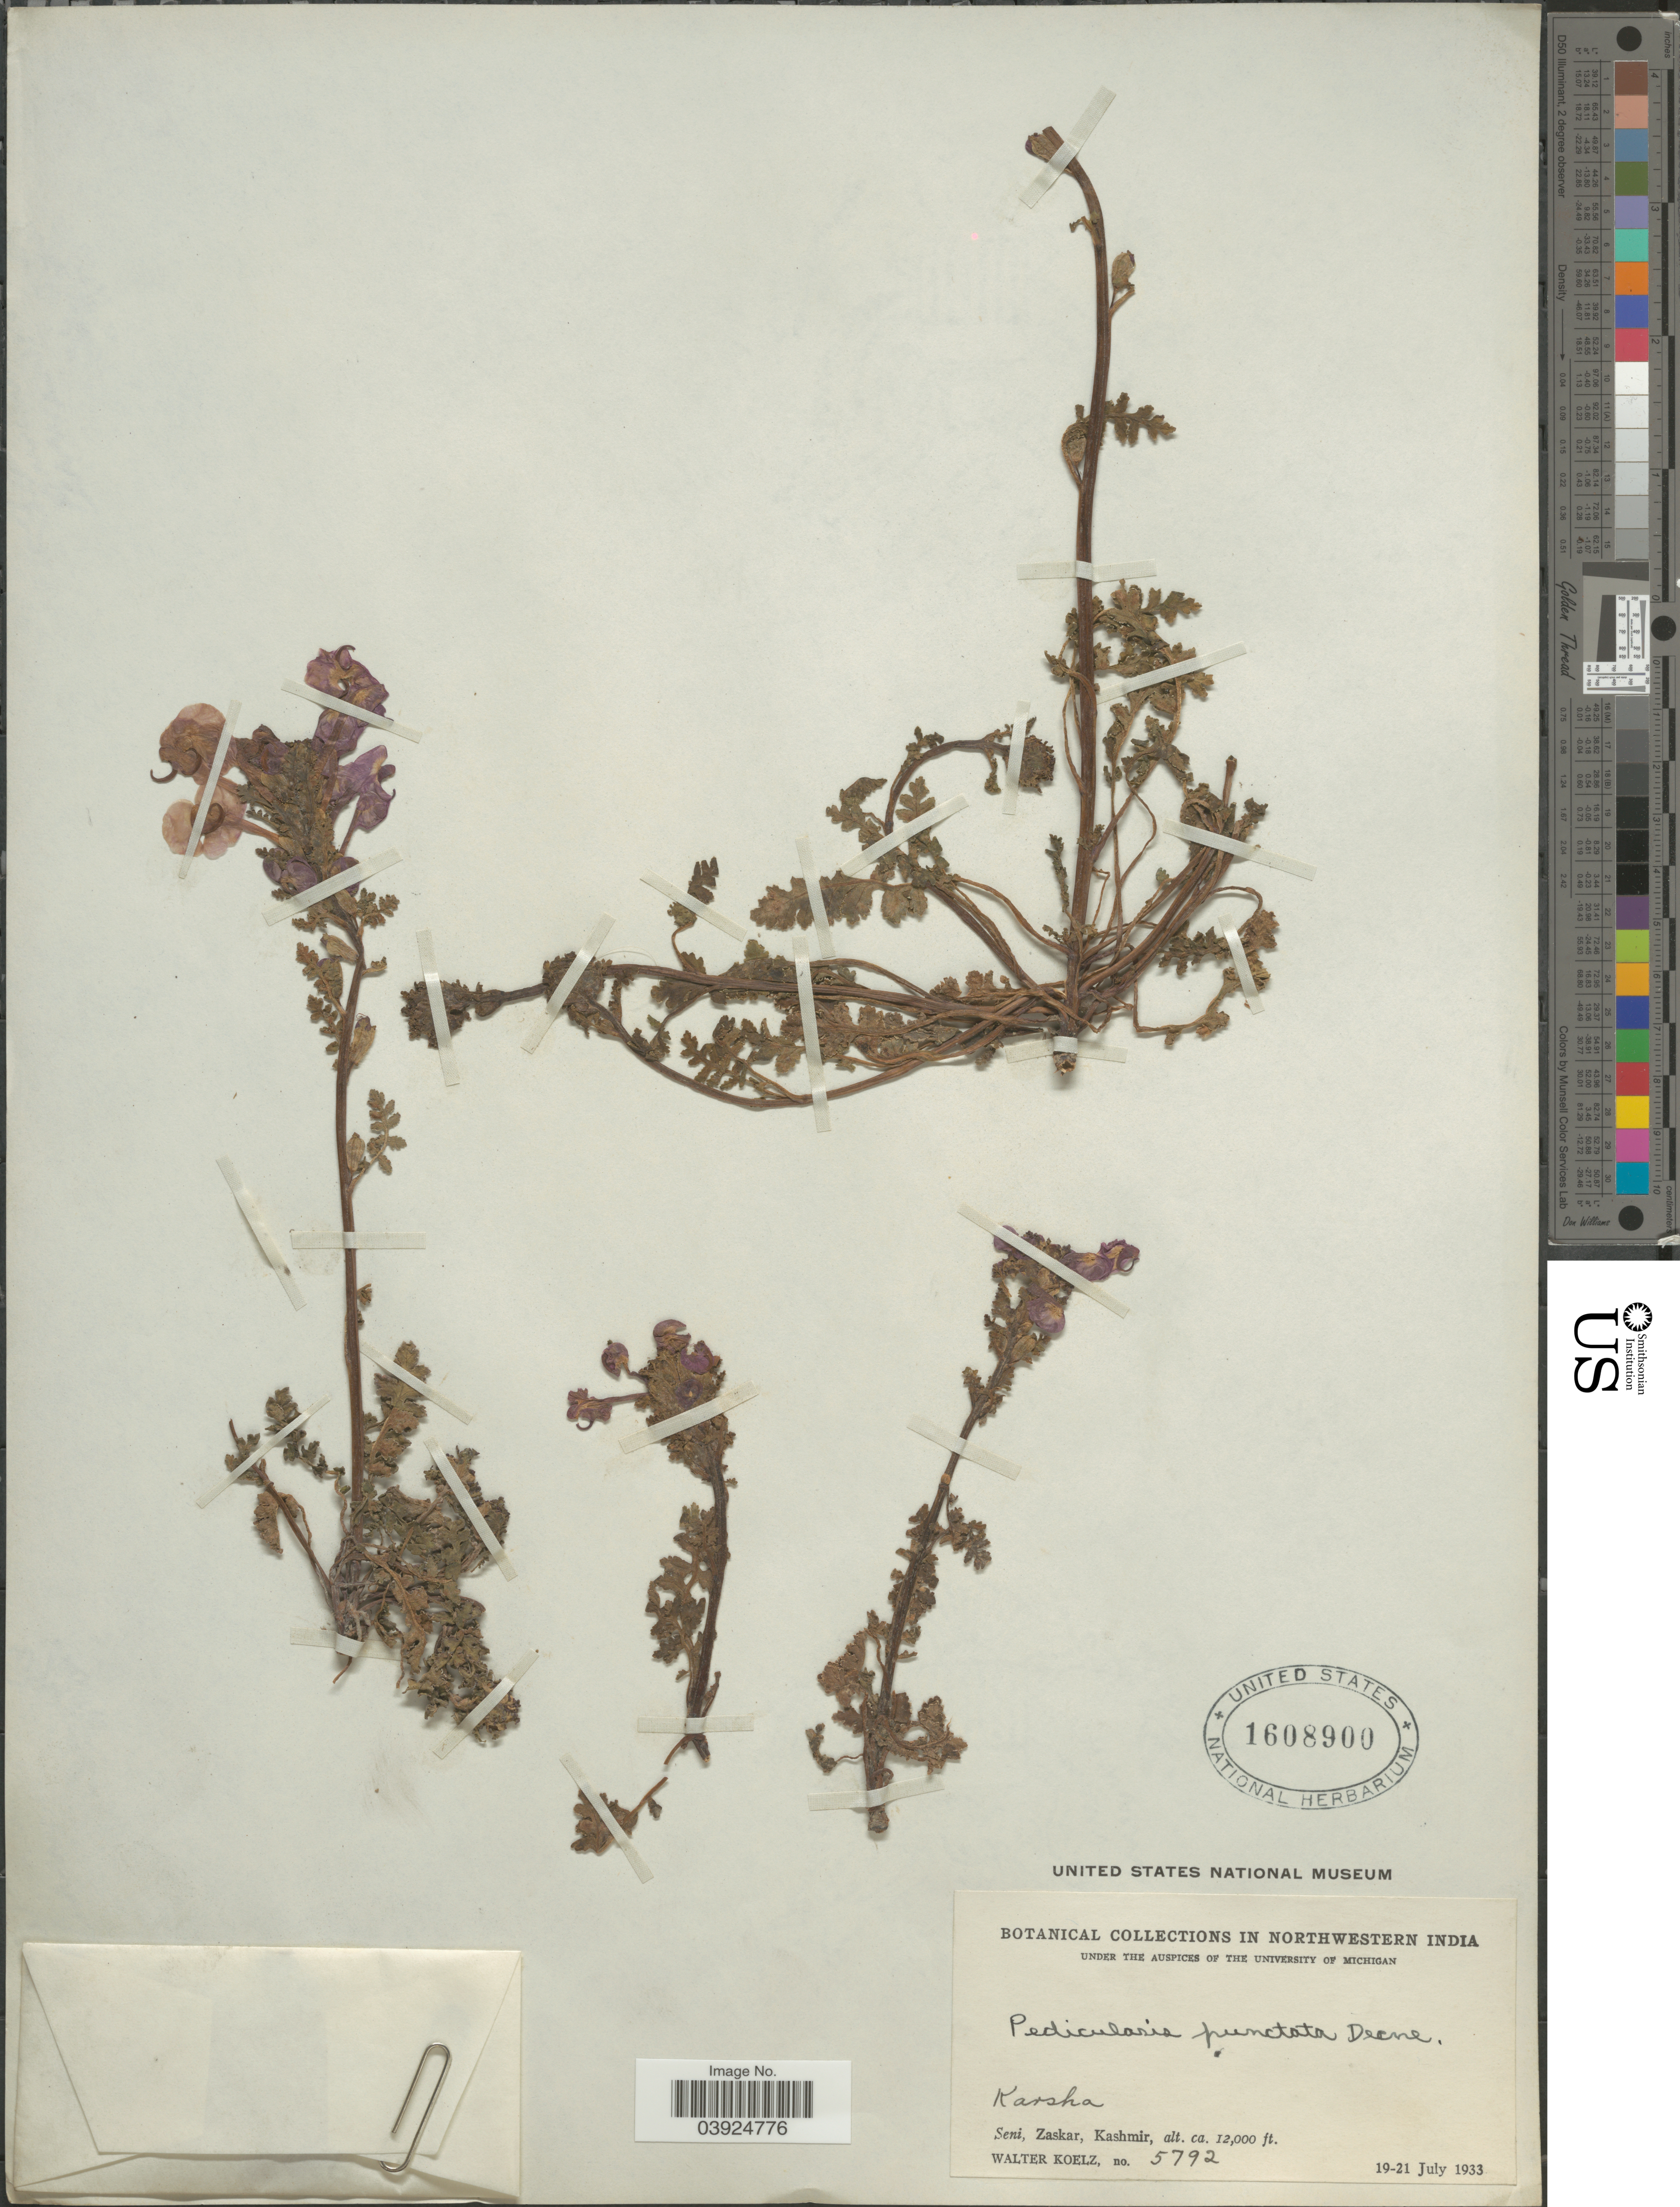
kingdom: Plantae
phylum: Tracheophyta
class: Magnoliopsida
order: Lamiales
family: Orobanchaceae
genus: Pedicularis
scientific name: Pedicularis punctata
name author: Decne.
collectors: W. N. Koelz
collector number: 5792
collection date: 1933-07-19/1933-07-21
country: India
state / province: Jammu and Kashmir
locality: Northwestern India. Karsha. Seni, Zaskar, Kashmir.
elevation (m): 3658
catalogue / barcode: US 1608900